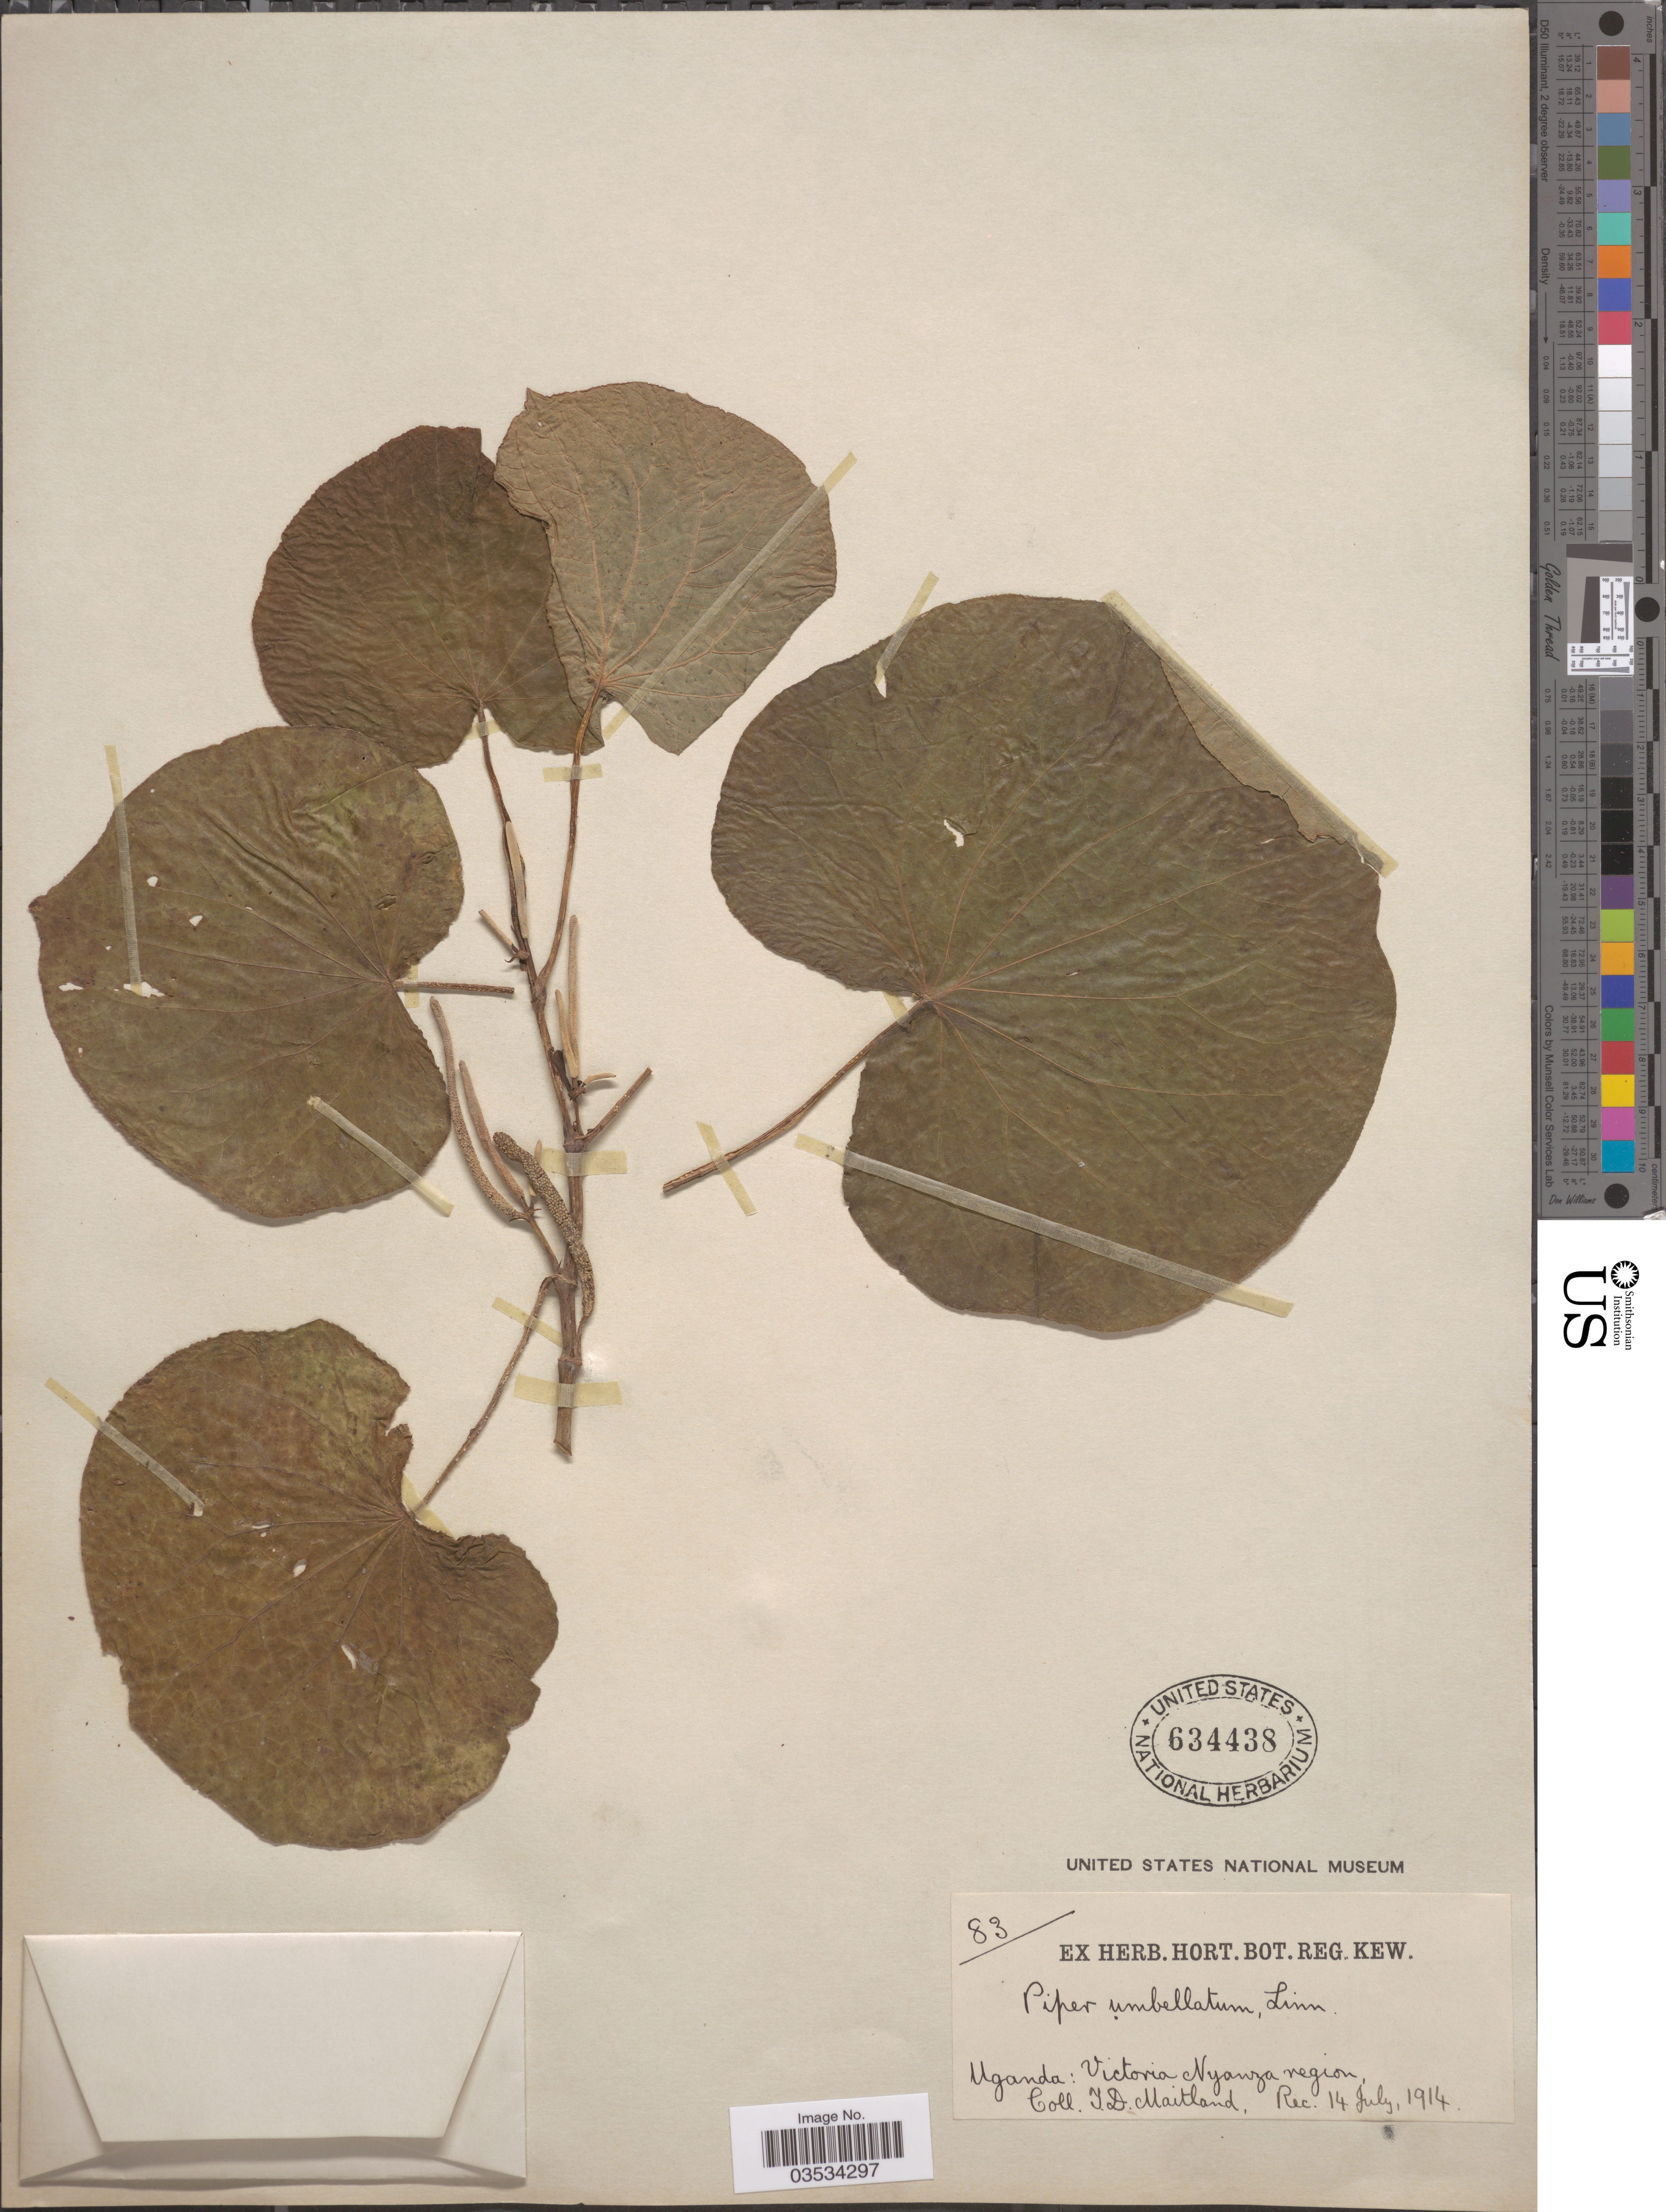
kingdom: Plantae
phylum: Tracheophyta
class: Magnoliopsida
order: Piperales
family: Piperaceae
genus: Piper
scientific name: Piper umbellatum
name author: L.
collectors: T. Maitland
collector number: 83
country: Uganda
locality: Victoria Nyanza region.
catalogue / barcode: US 634438